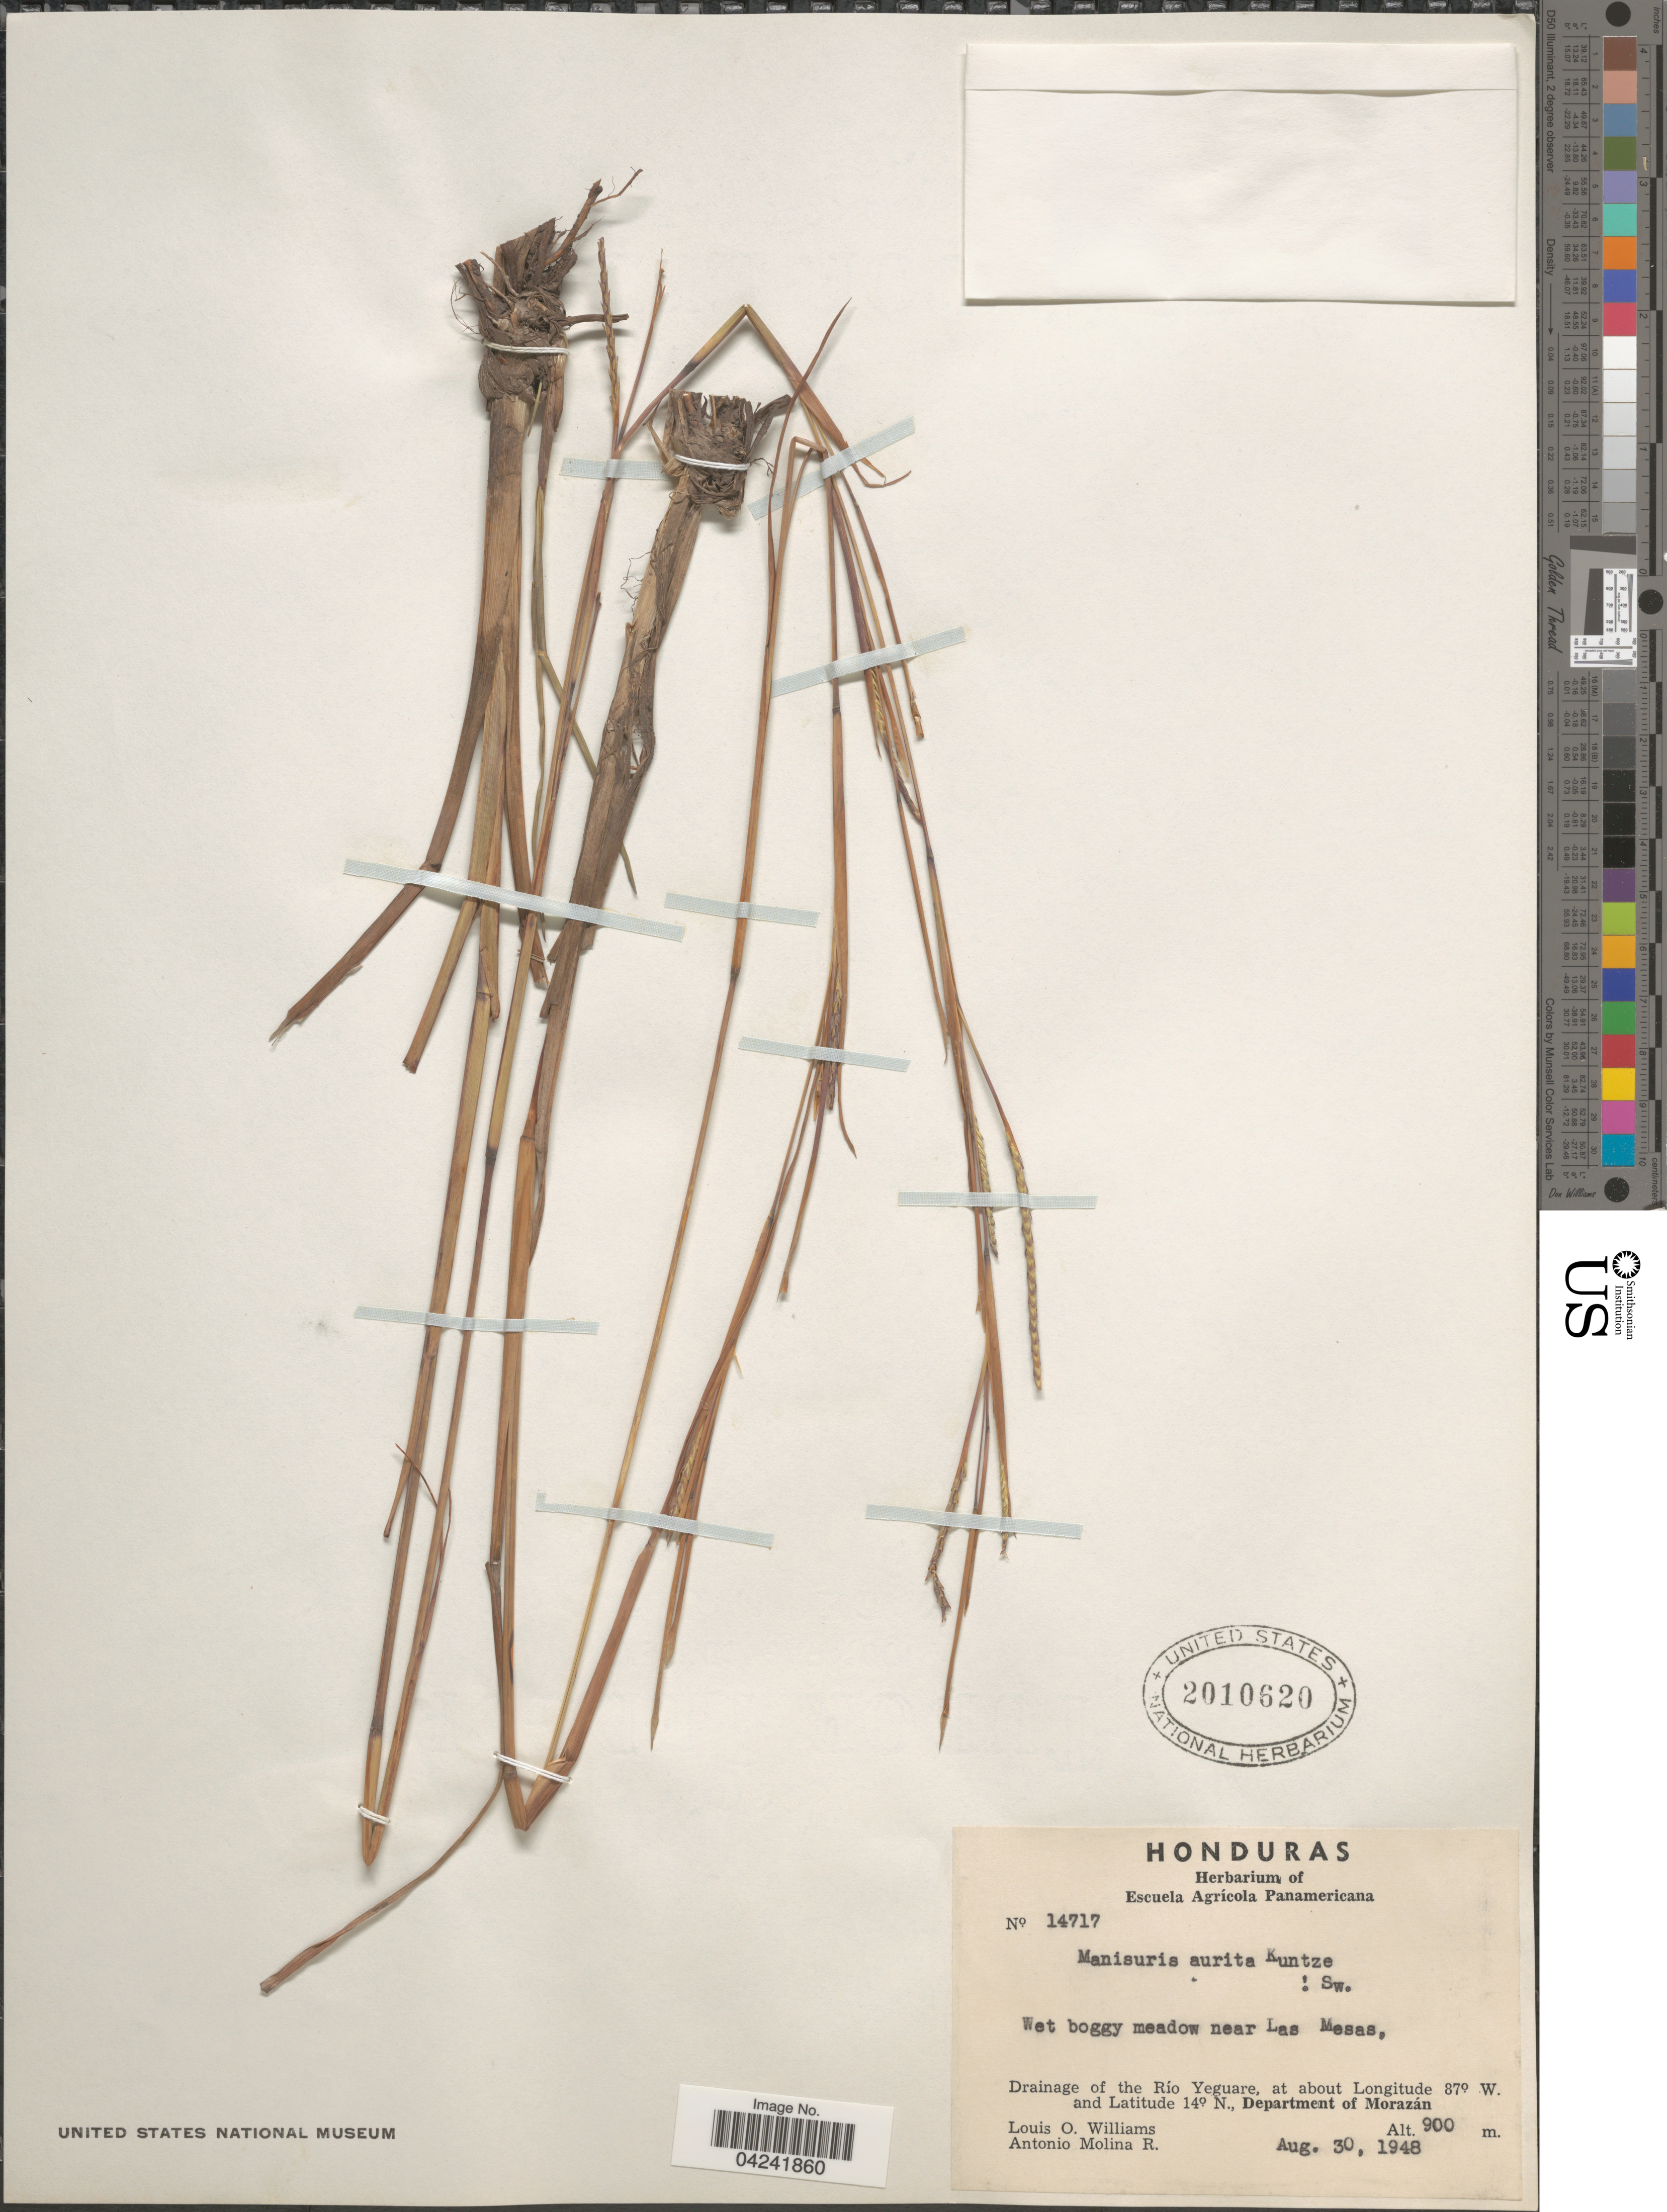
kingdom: Plantae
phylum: Tracheophyta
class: Liliopsida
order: Poales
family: Poaceae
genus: Mnesithea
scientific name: Mnesithea aurita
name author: (Steud.) de Koning & Sosef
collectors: L. O. Williams & A. Molina R.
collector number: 14717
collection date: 1948-08-30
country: Honduras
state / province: Fco. Morazán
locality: Wet boggy meadow near Las Mesas, Drainage of the Río Yeguare, Department of Morazán.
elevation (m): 900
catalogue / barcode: US 2010620